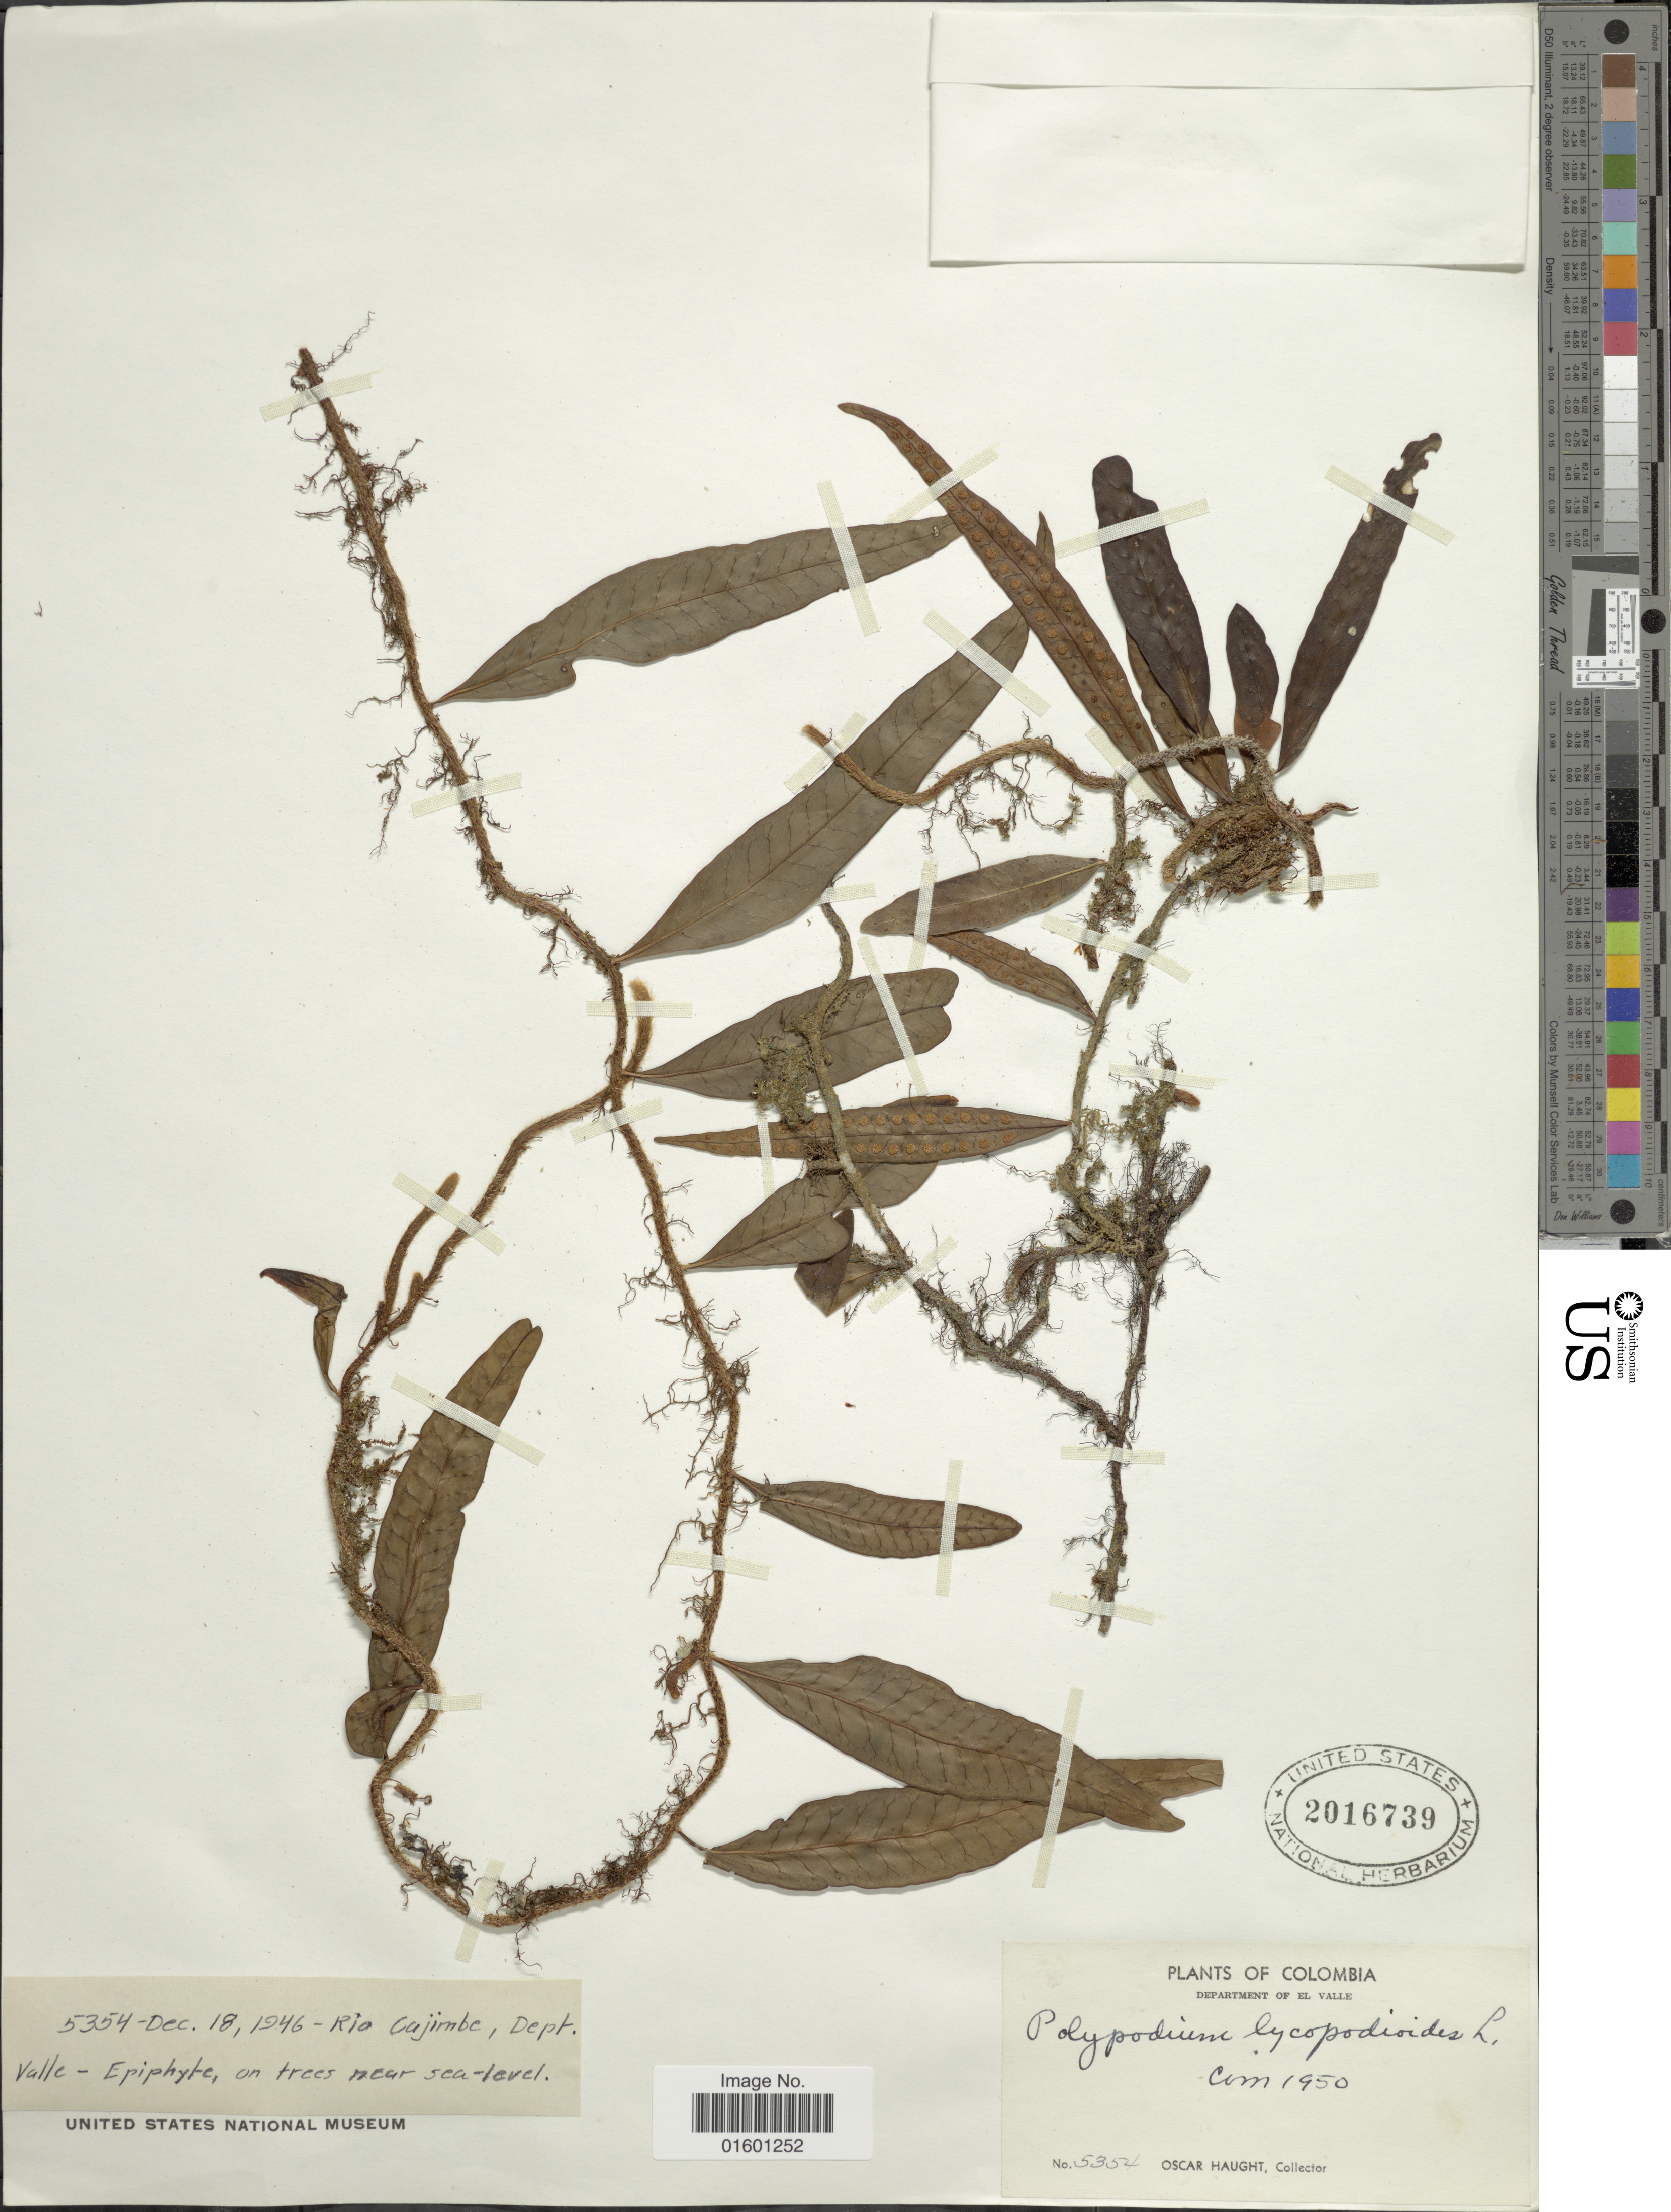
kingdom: Plantae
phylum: Tracheophyta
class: Polypodiopsida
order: Polypodiales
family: Polypodiaceae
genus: Microgramma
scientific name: Microgramma lycopodioides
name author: (L.) Copel.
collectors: O. L. Haught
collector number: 5354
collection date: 1946-12-18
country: Colombia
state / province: Valle del Cauca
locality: Rio Cajimbe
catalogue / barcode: US 2016739